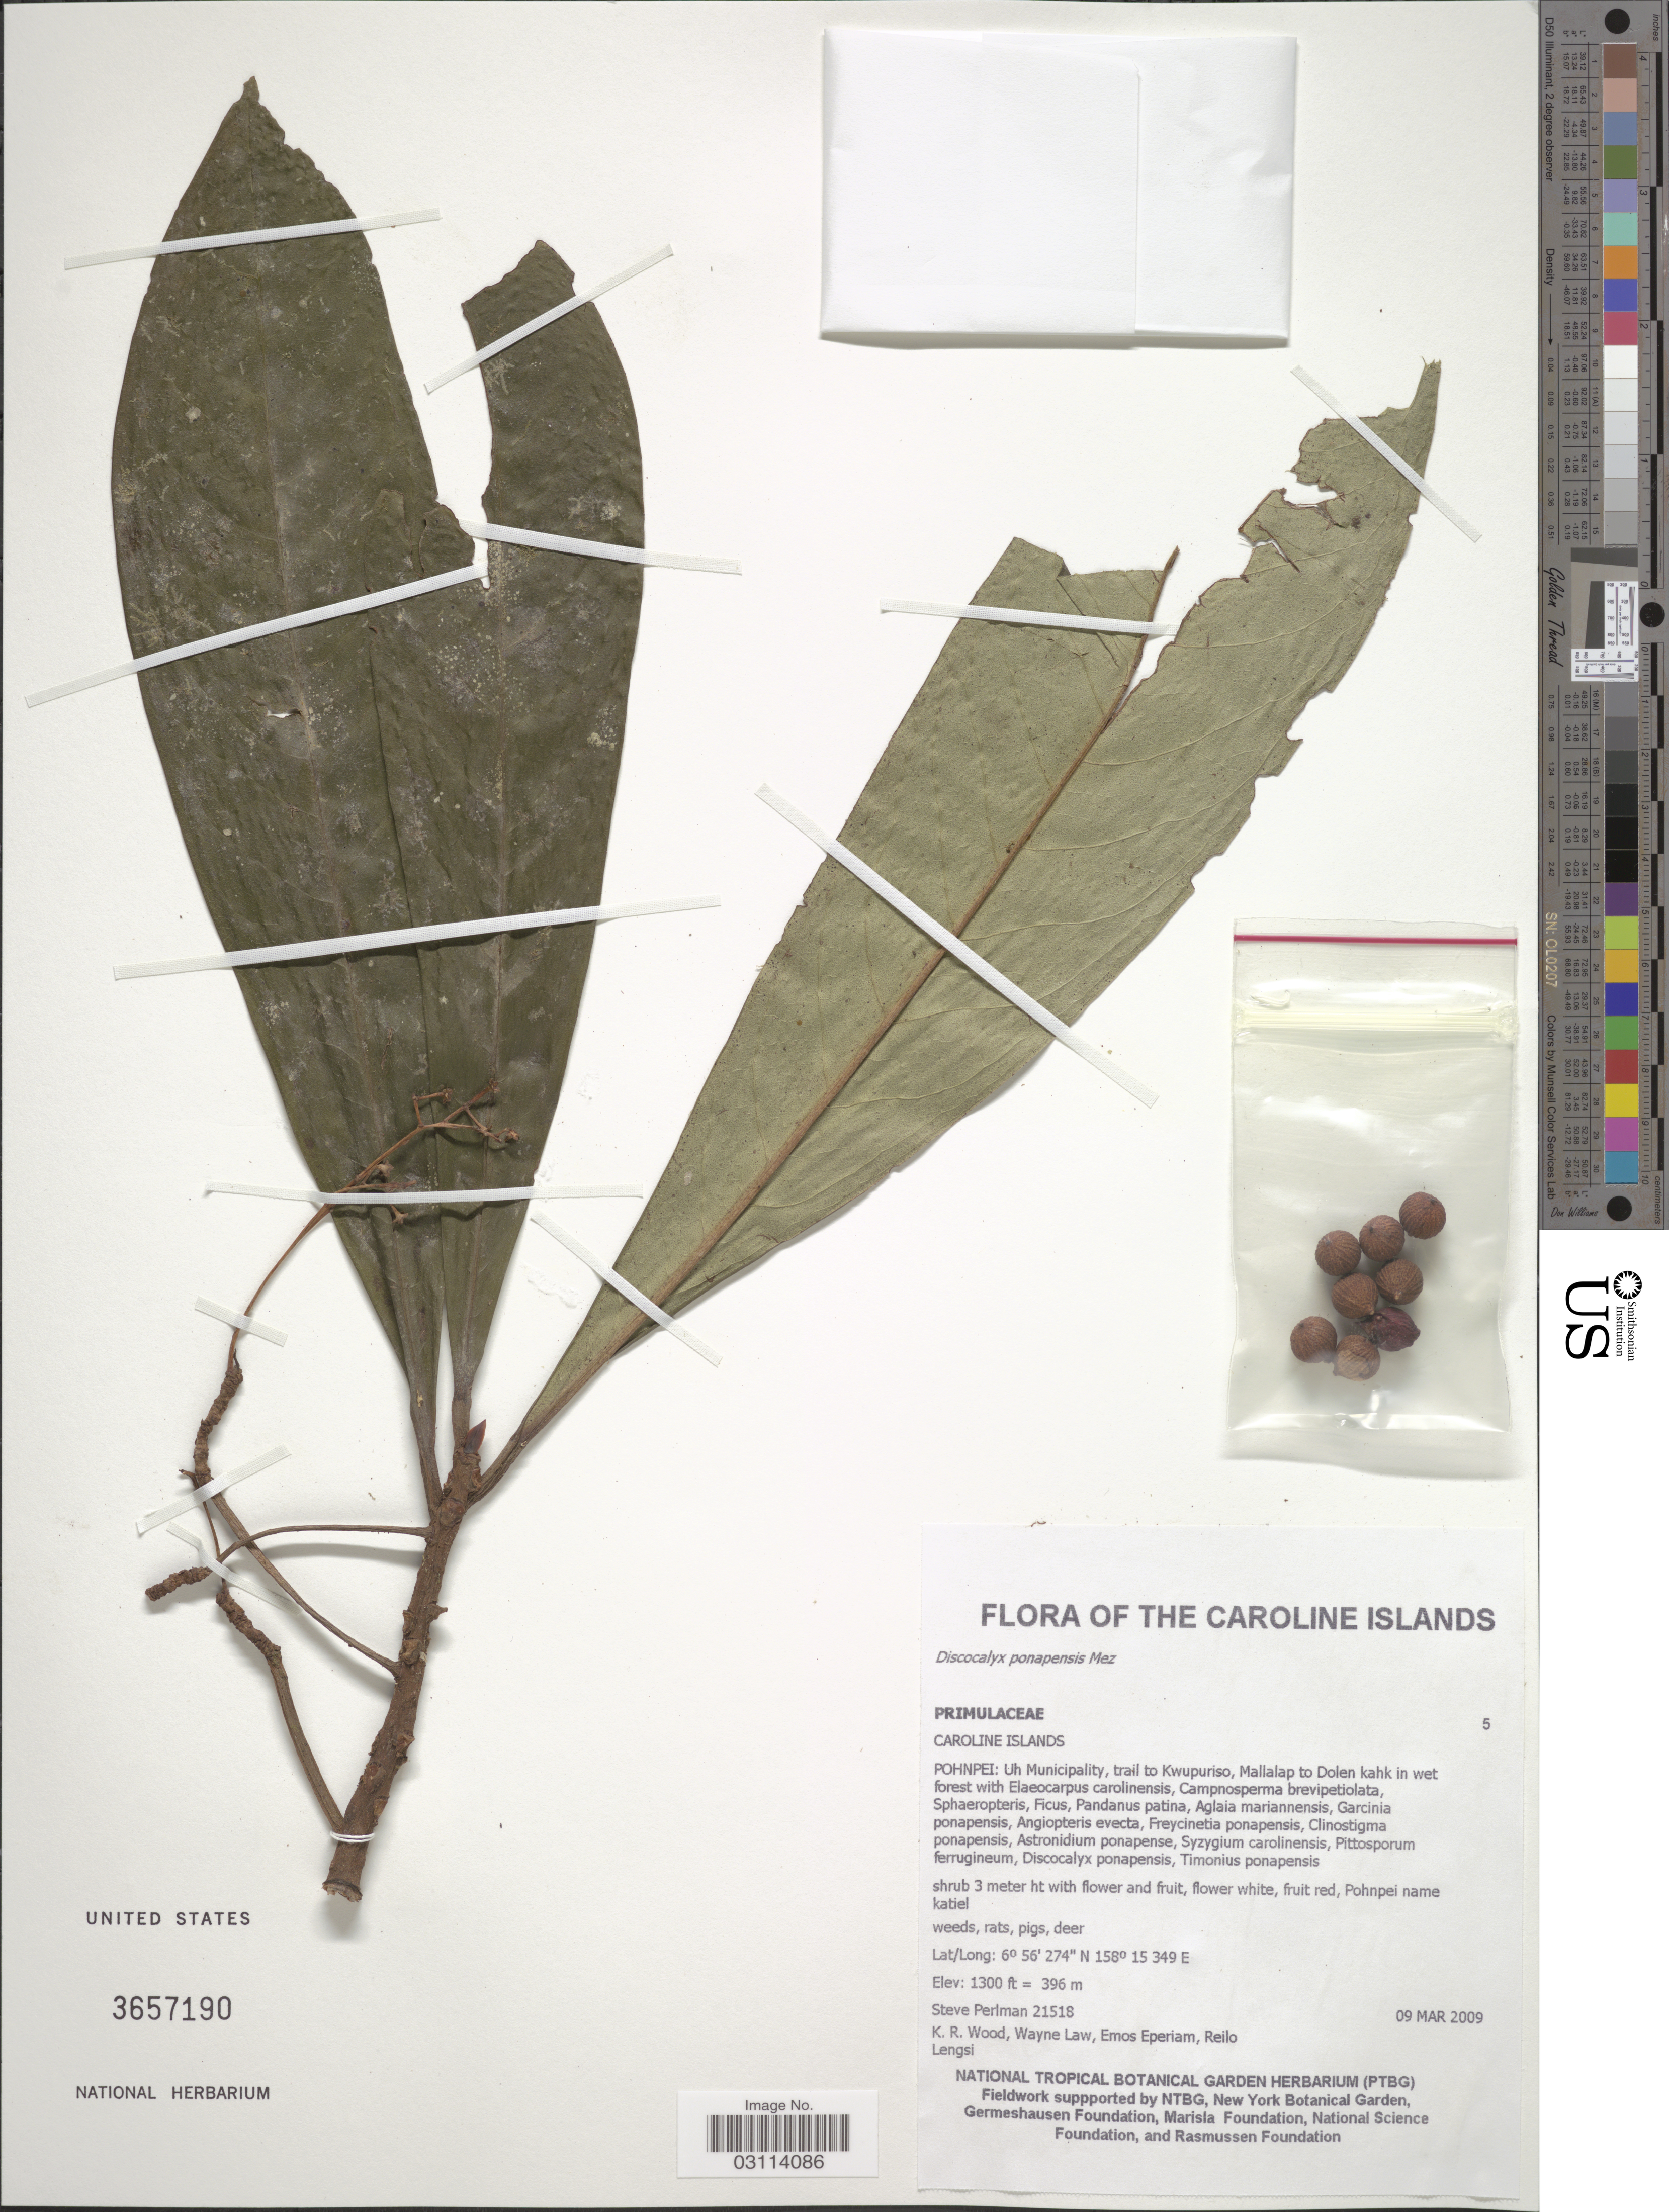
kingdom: Plantae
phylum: Tracheophyta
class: Magnoliopsida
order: Ericales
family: Primulaceae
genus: Discocalyx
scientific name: Discocalyx ponapensis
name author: Mez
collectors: S. Perlman, K. R. Wood, W. Law, E. Eperiam & R. Lengsi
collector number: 21518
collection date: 2009-03-09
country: Micronesia, Federated States of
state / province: Pohnpei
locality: Caroline Islands. Uh Municipality, trail to Kwupuriso, Mallalap to Dolen kahk in wet forest.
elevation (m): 396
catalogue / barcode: US 3657190